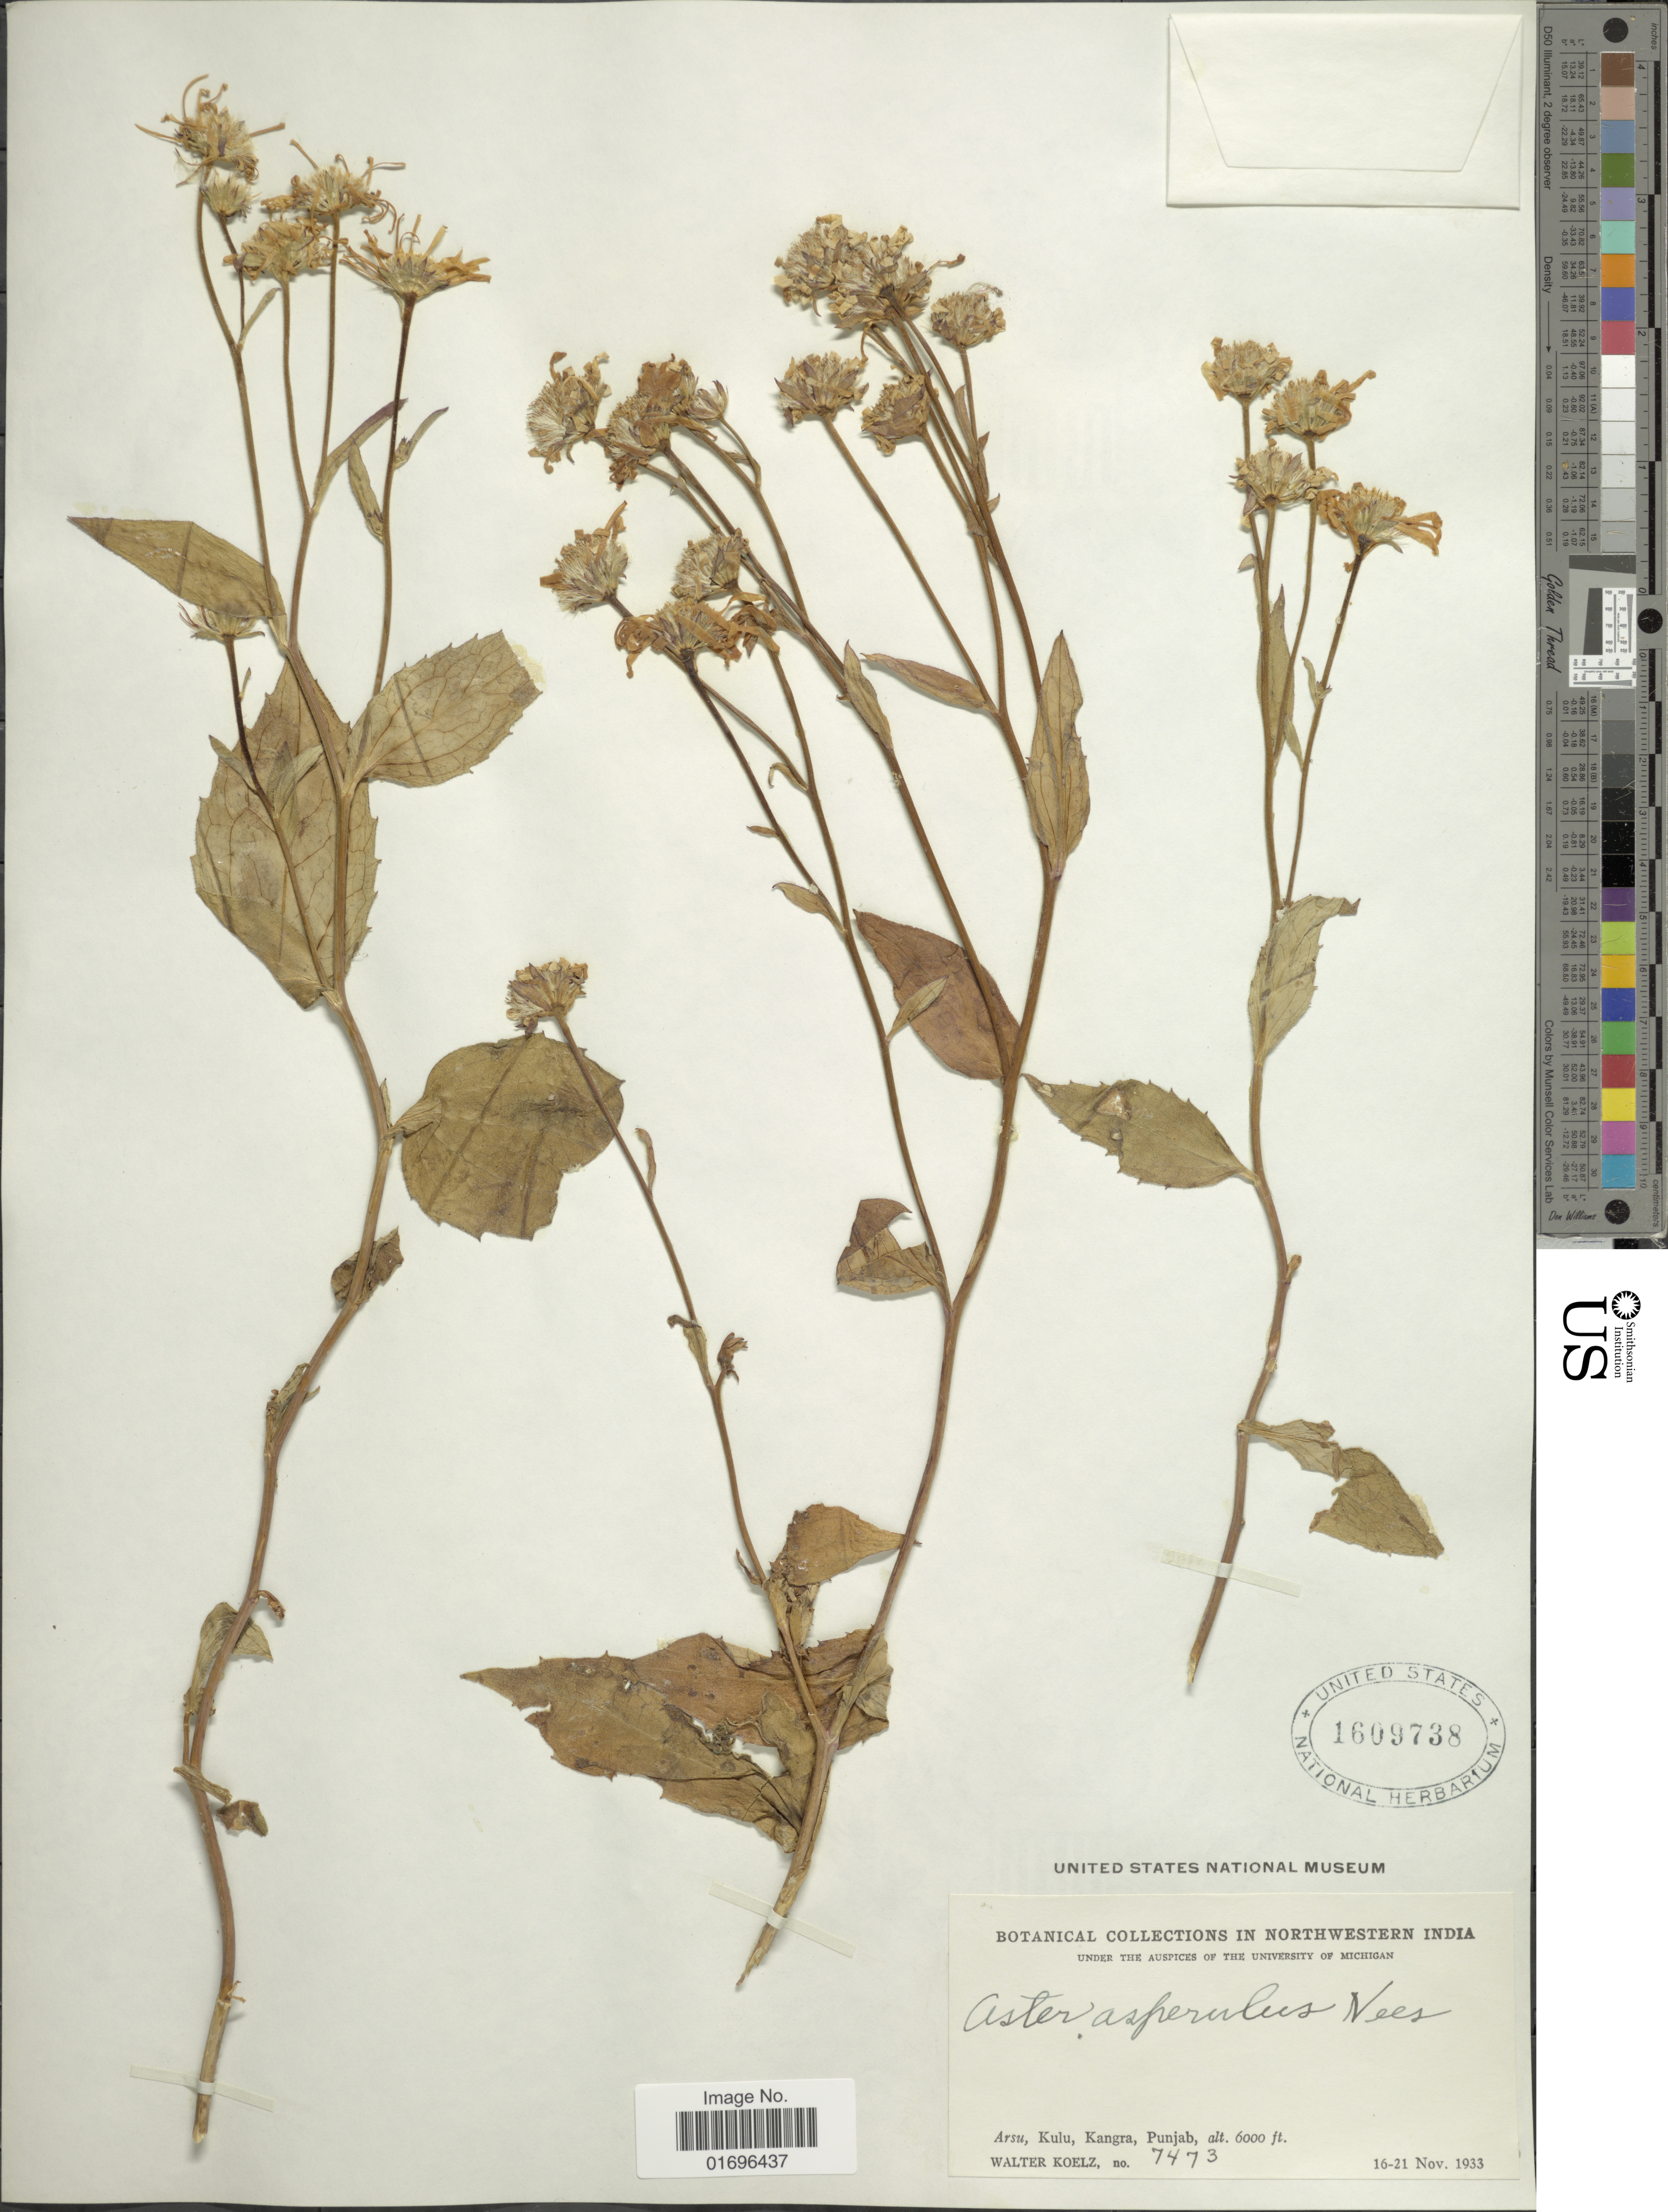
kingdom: Plantae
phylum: Tracheophyta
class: Magnoliopsida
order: Asterales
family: Asteraceae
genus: Aster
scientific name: Aster asperulus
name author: Nees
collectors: W. N. Koelz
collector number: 7473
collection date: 1933-11-16/1933-11-21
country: India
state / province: Himachal Pradesh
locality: Northwestern India. Arsu, Kulu, Kangra, Punjab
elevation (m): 1829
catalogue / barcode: US 1609738